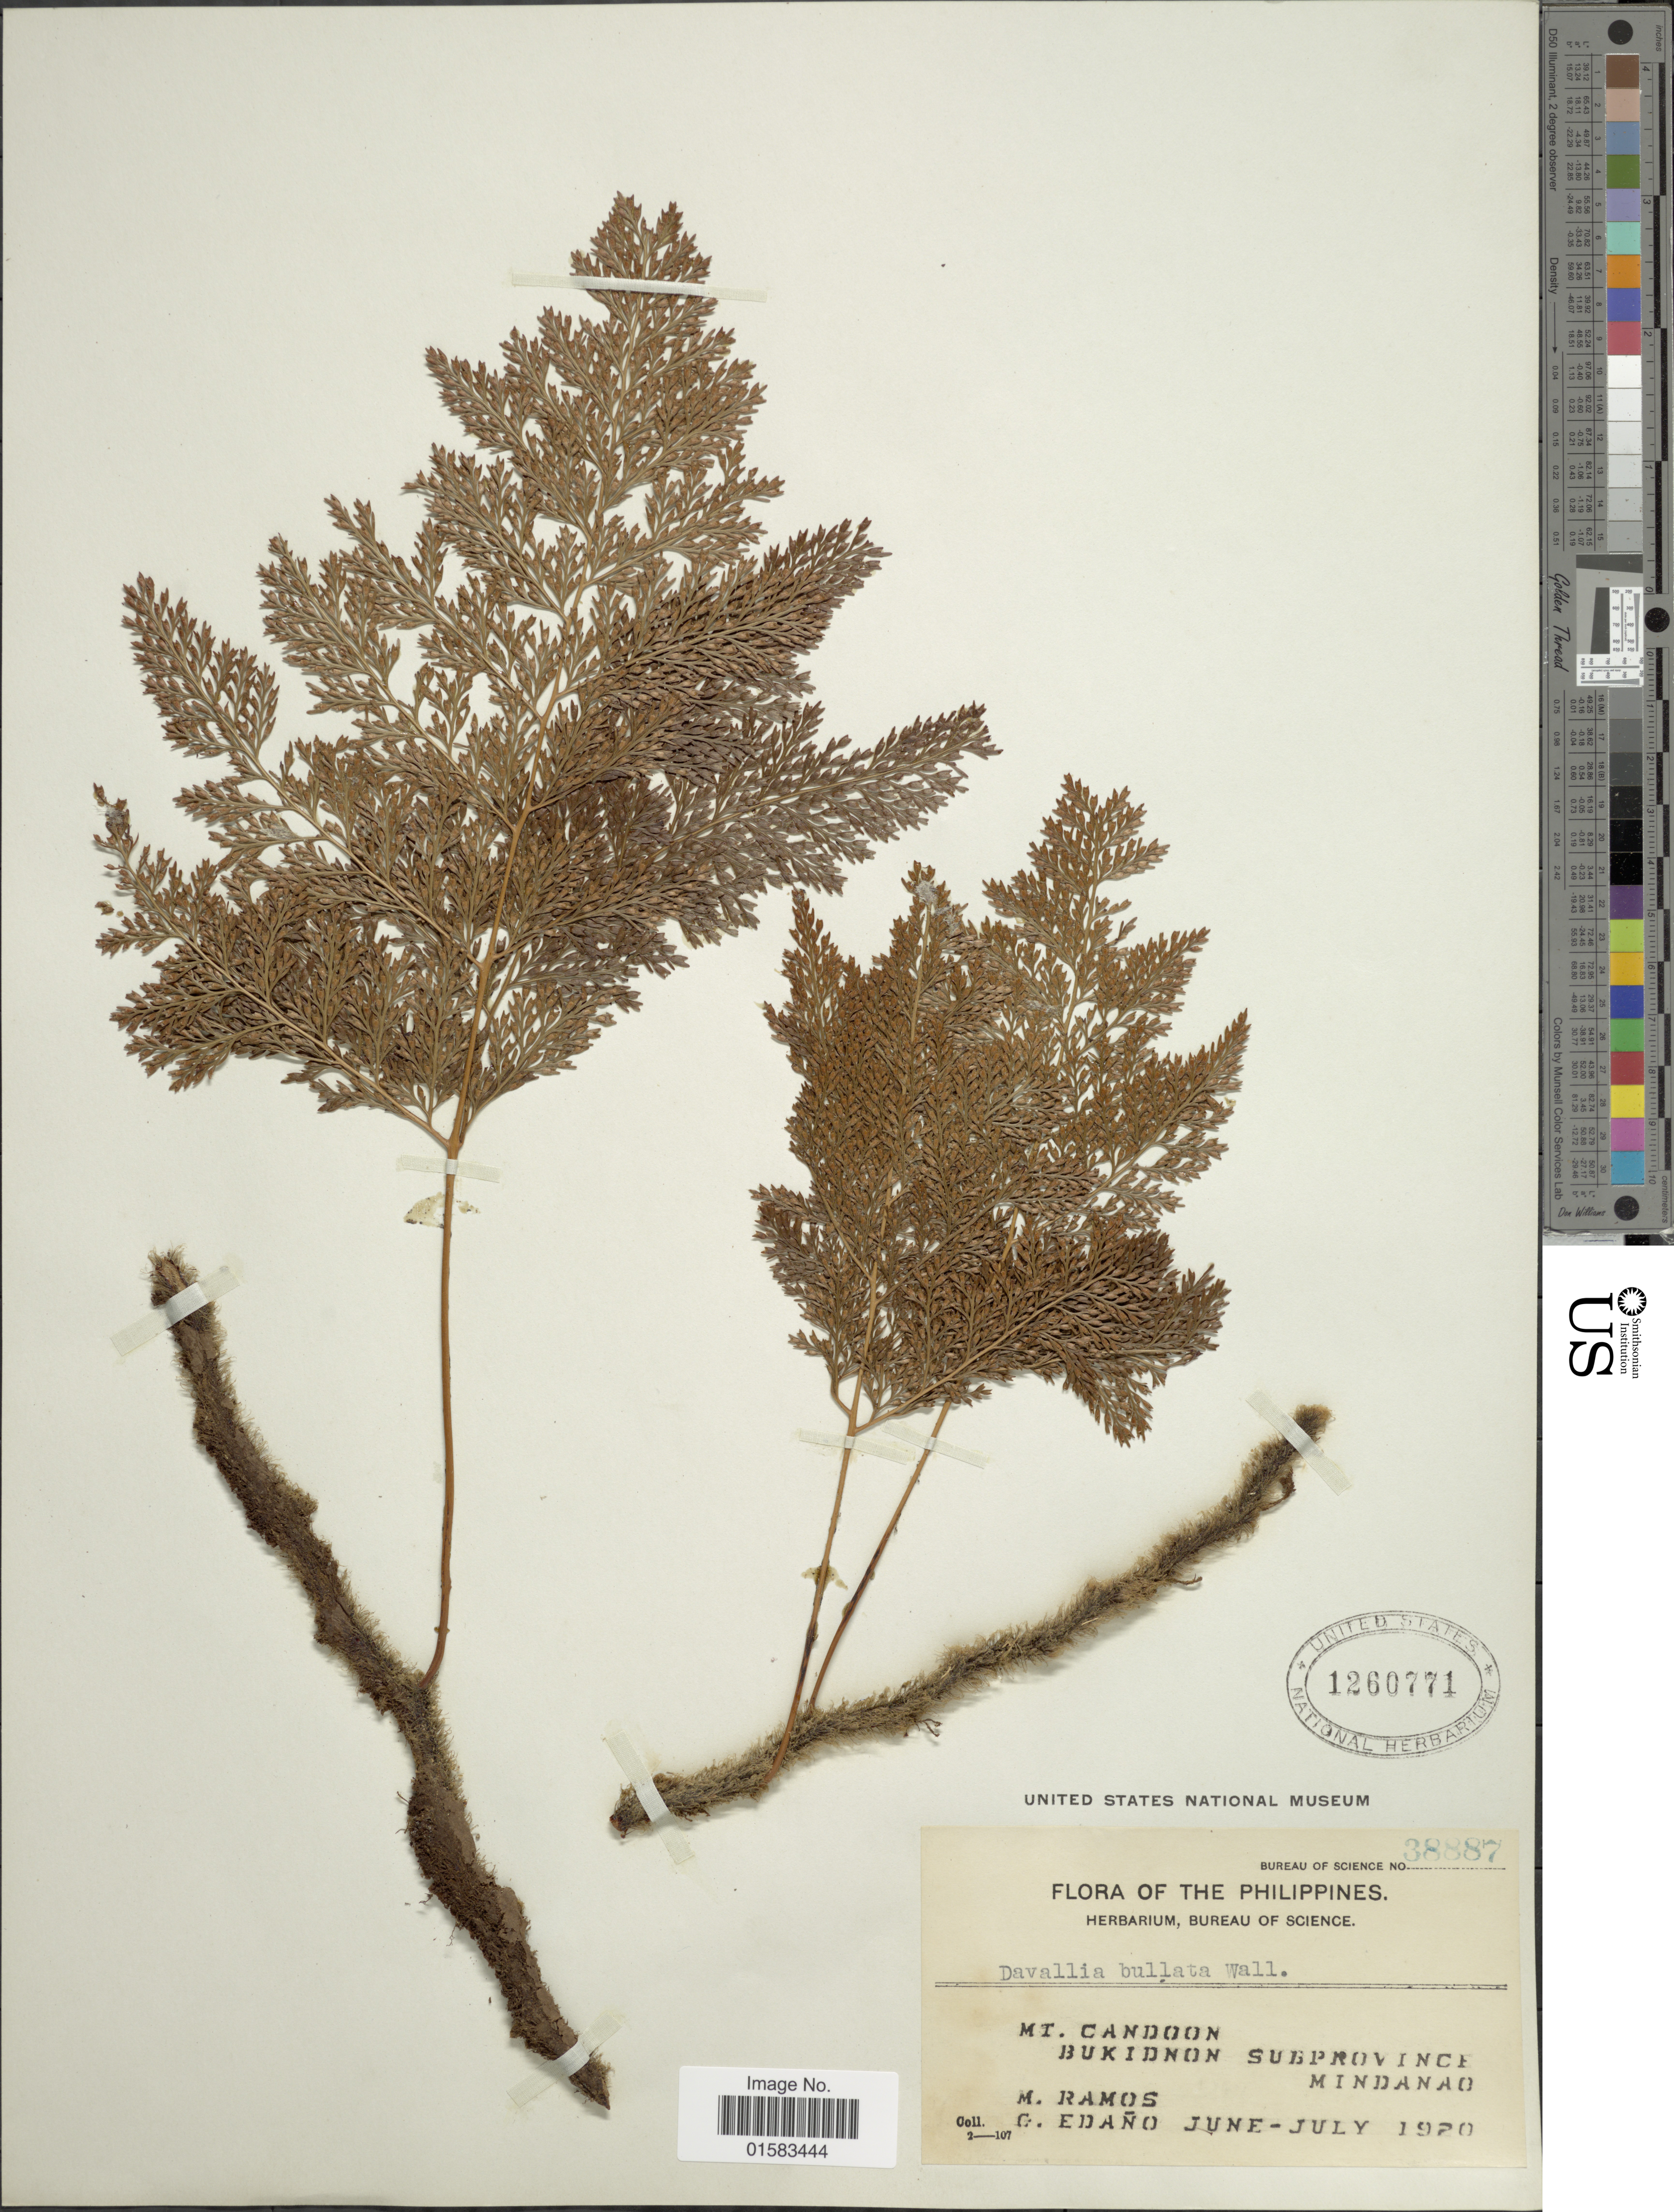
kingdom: Plantae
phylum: Tracheophyta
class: Polypodiopsida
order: Polypodiales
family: Davalliaceae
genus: Davallia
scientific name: Davallia trichomanoides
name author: Blume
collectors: M. Ramos & G. Edaño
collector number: Bureau Of Science 38887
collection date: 1920-06/1920-07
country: Philippines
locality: Mt. Candoon, Bukidnon Subprovince, Mindanao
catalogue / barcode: US 1260771